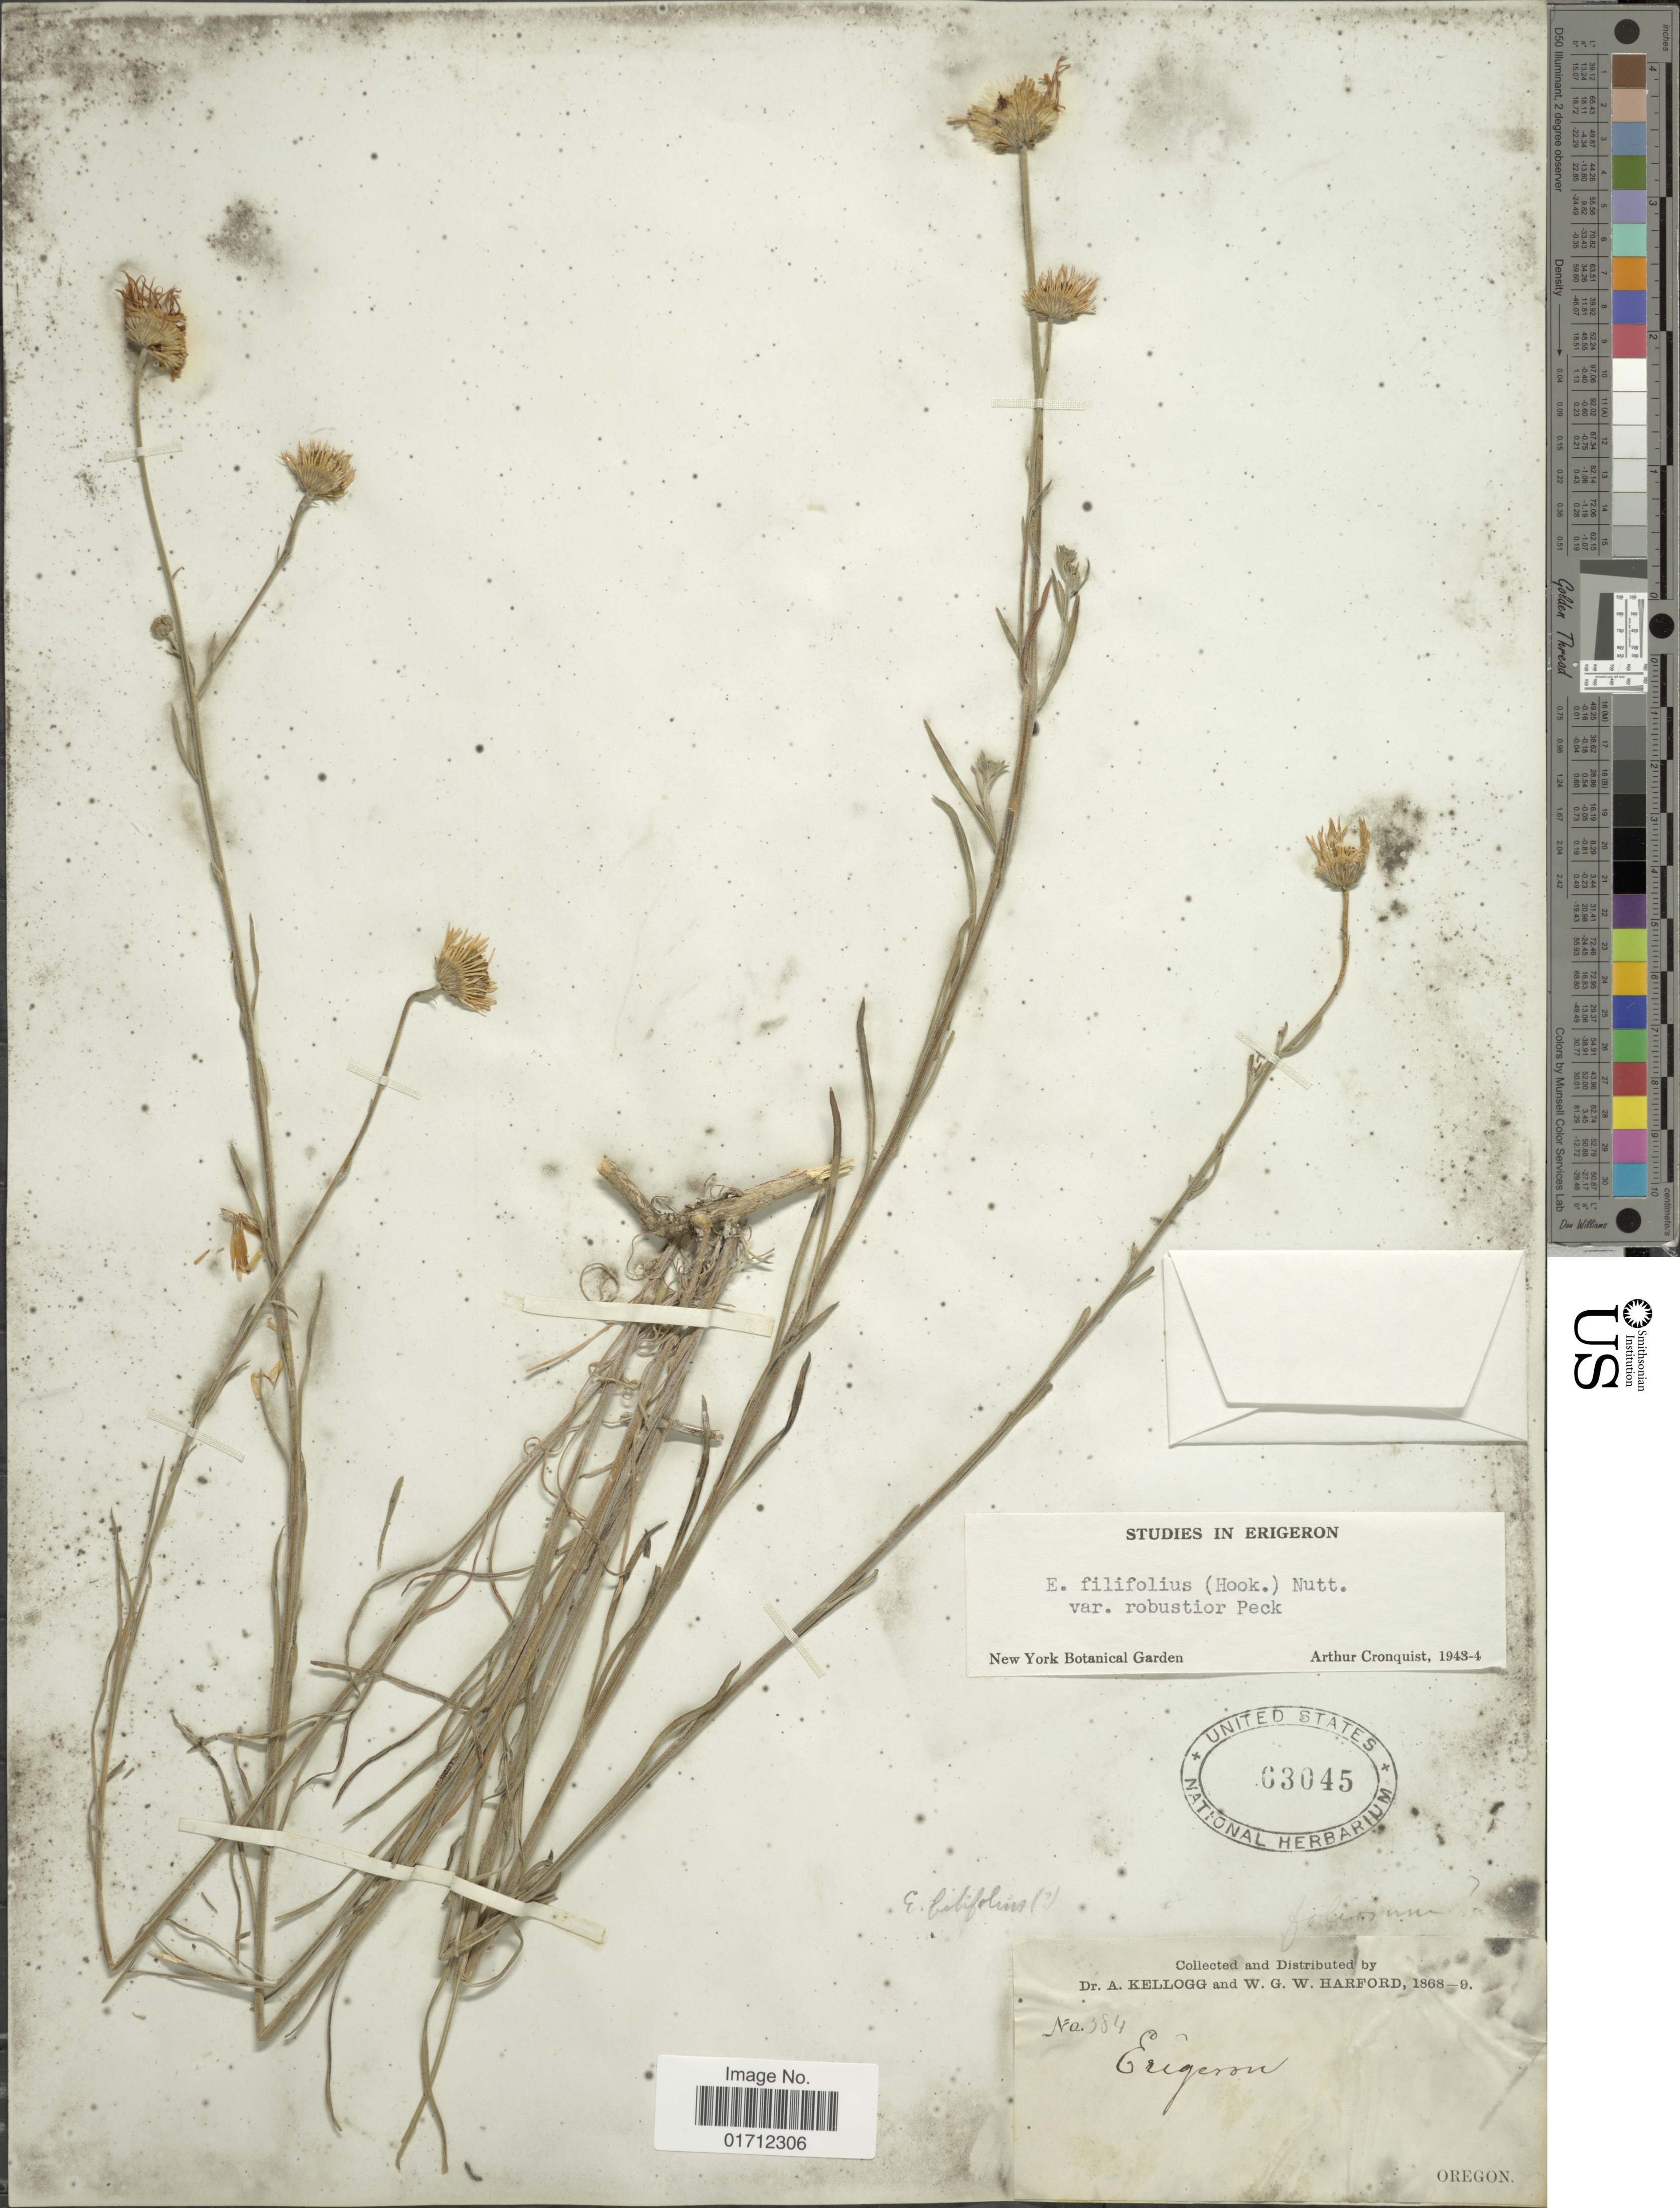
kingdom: Plantae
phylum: Tracheophyta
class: Magnoliopsida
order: Asterales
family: Asteraceae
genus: Erigeron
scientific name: Erigeron filifolius var. robustior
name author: M. Peck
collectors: A. Kellogg & W. G. W. Harford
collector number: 384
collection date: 1868/1869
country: United States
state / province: Oregon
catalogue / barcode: US 63045